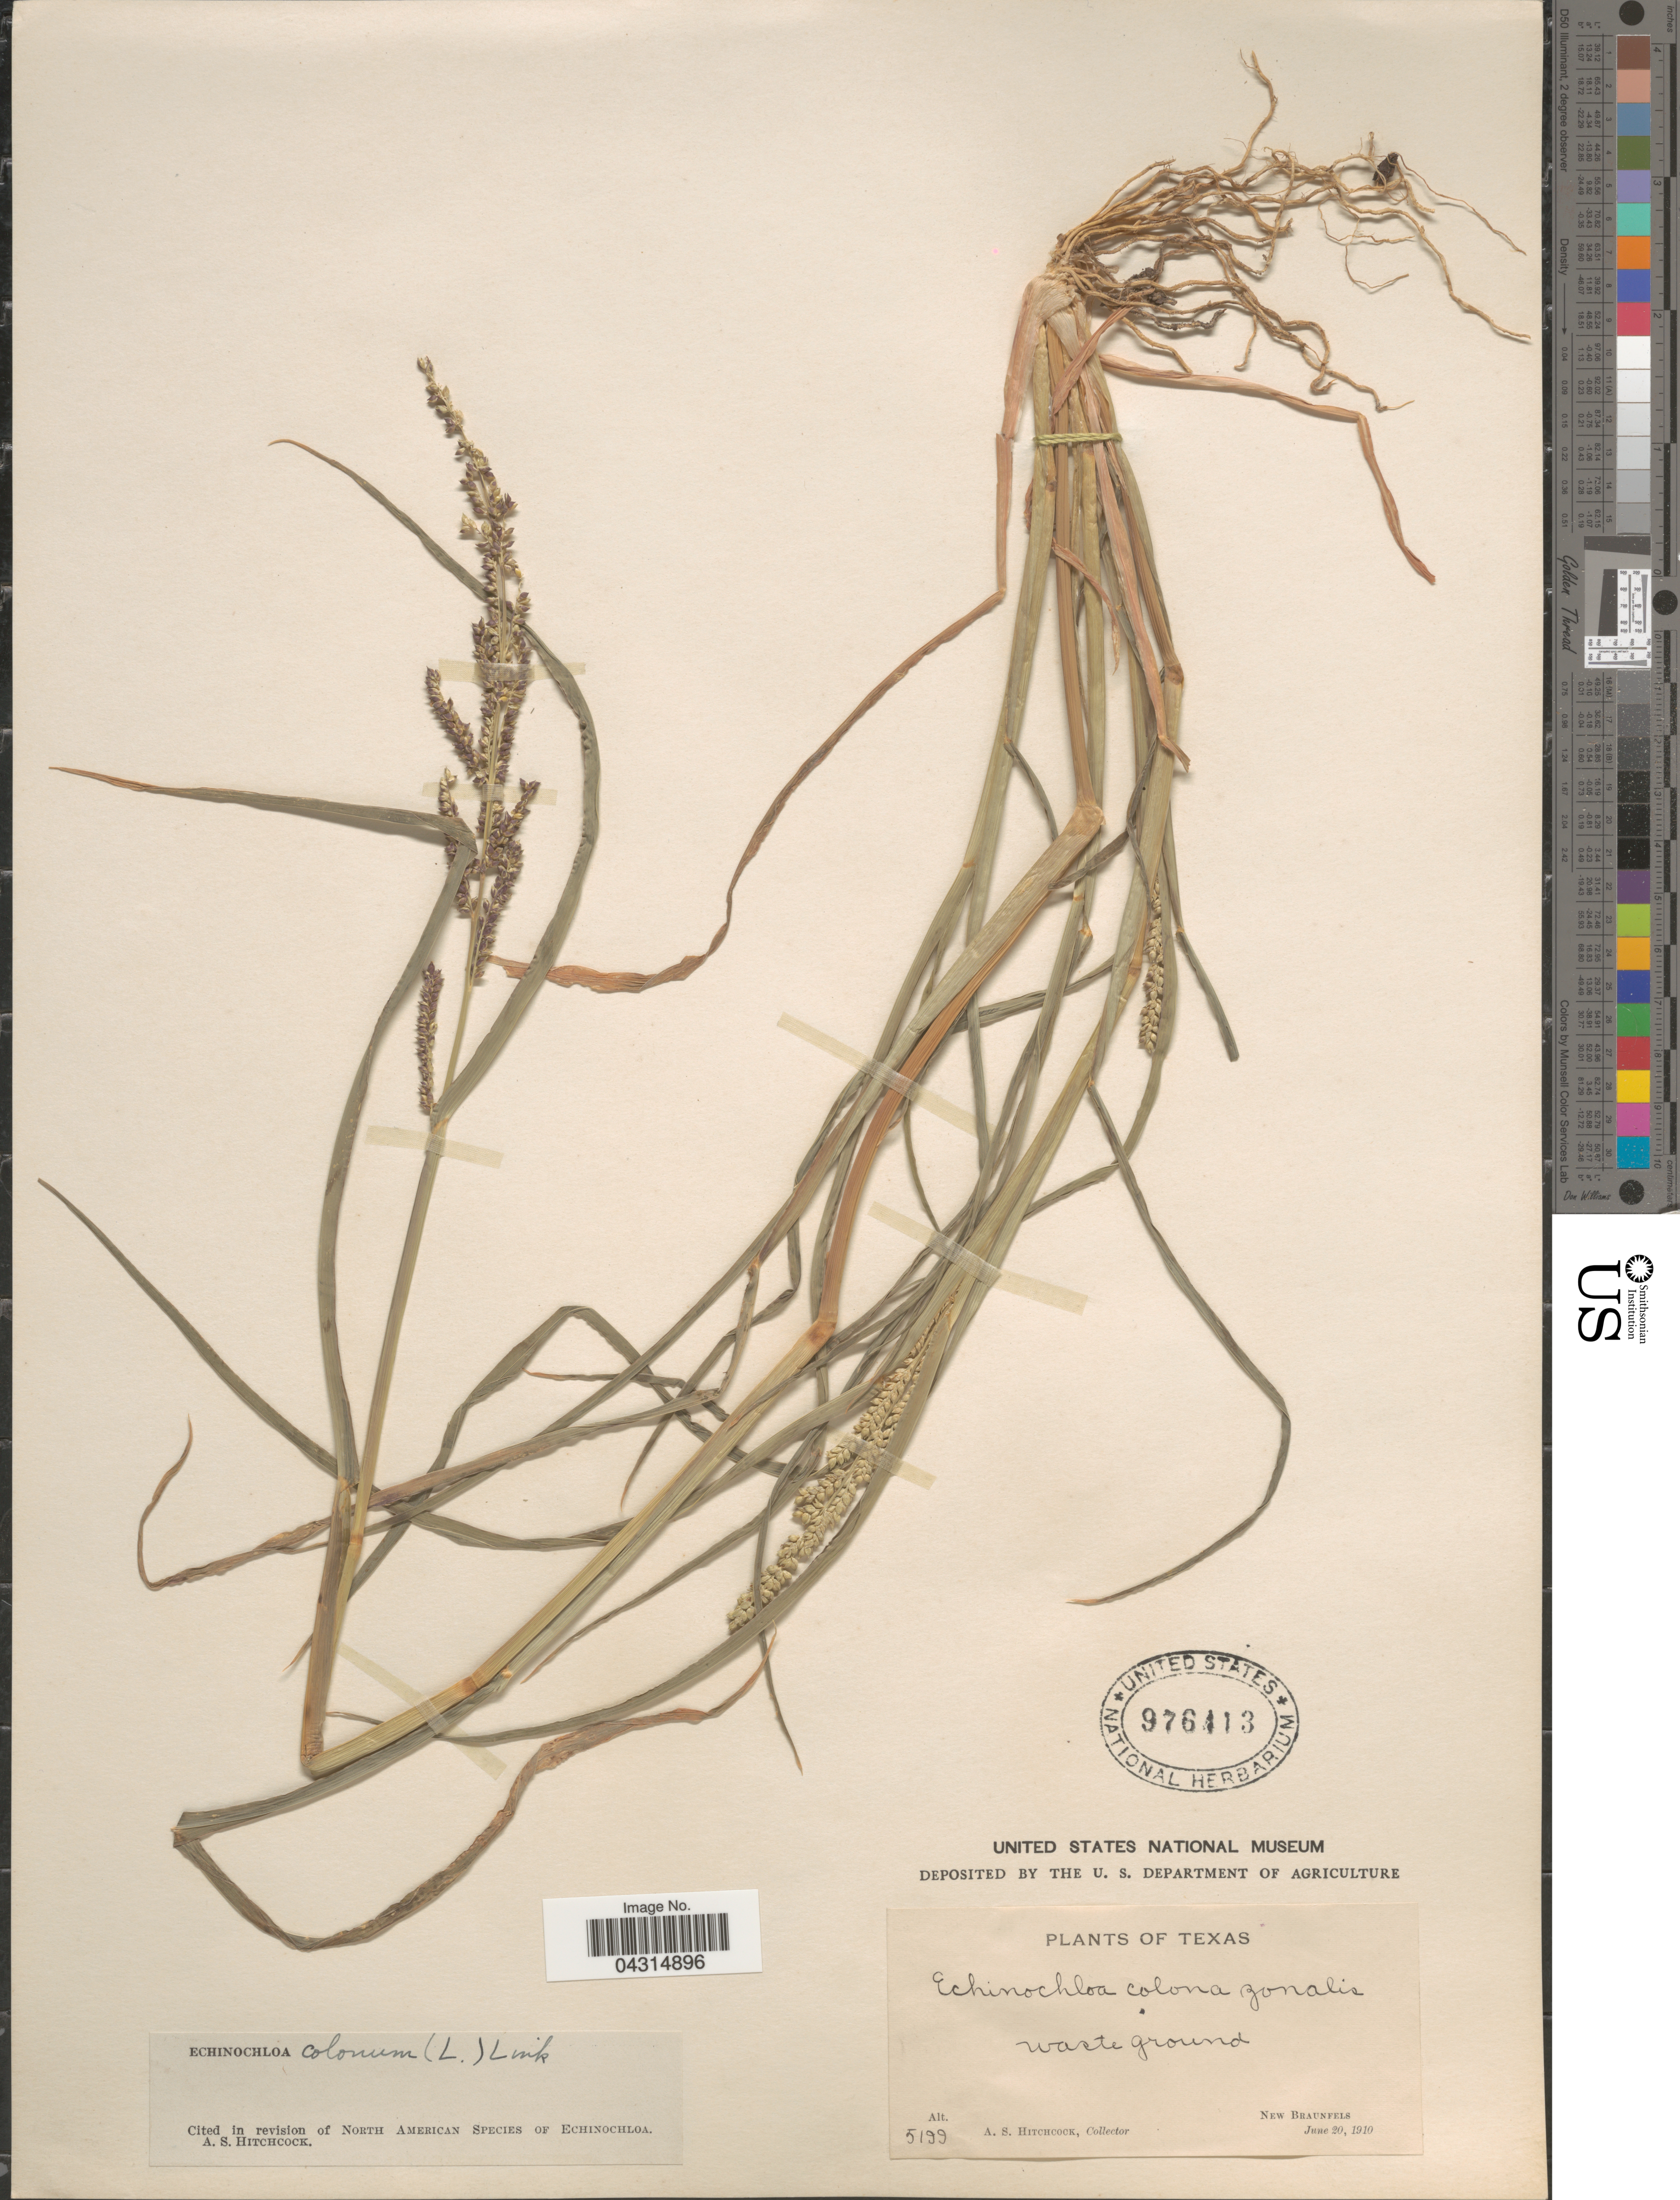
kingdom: Plantae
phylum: Tracheophyta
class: Liliopsida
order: Poales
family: Poaceae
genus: Echinochloa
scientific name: Echinochloa colona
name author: (L.) Link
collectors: A. S. Hitchcock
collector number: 5199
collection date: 1919-06-20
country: United States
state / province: Texas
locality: New Braunfels.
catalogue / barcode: US 976413